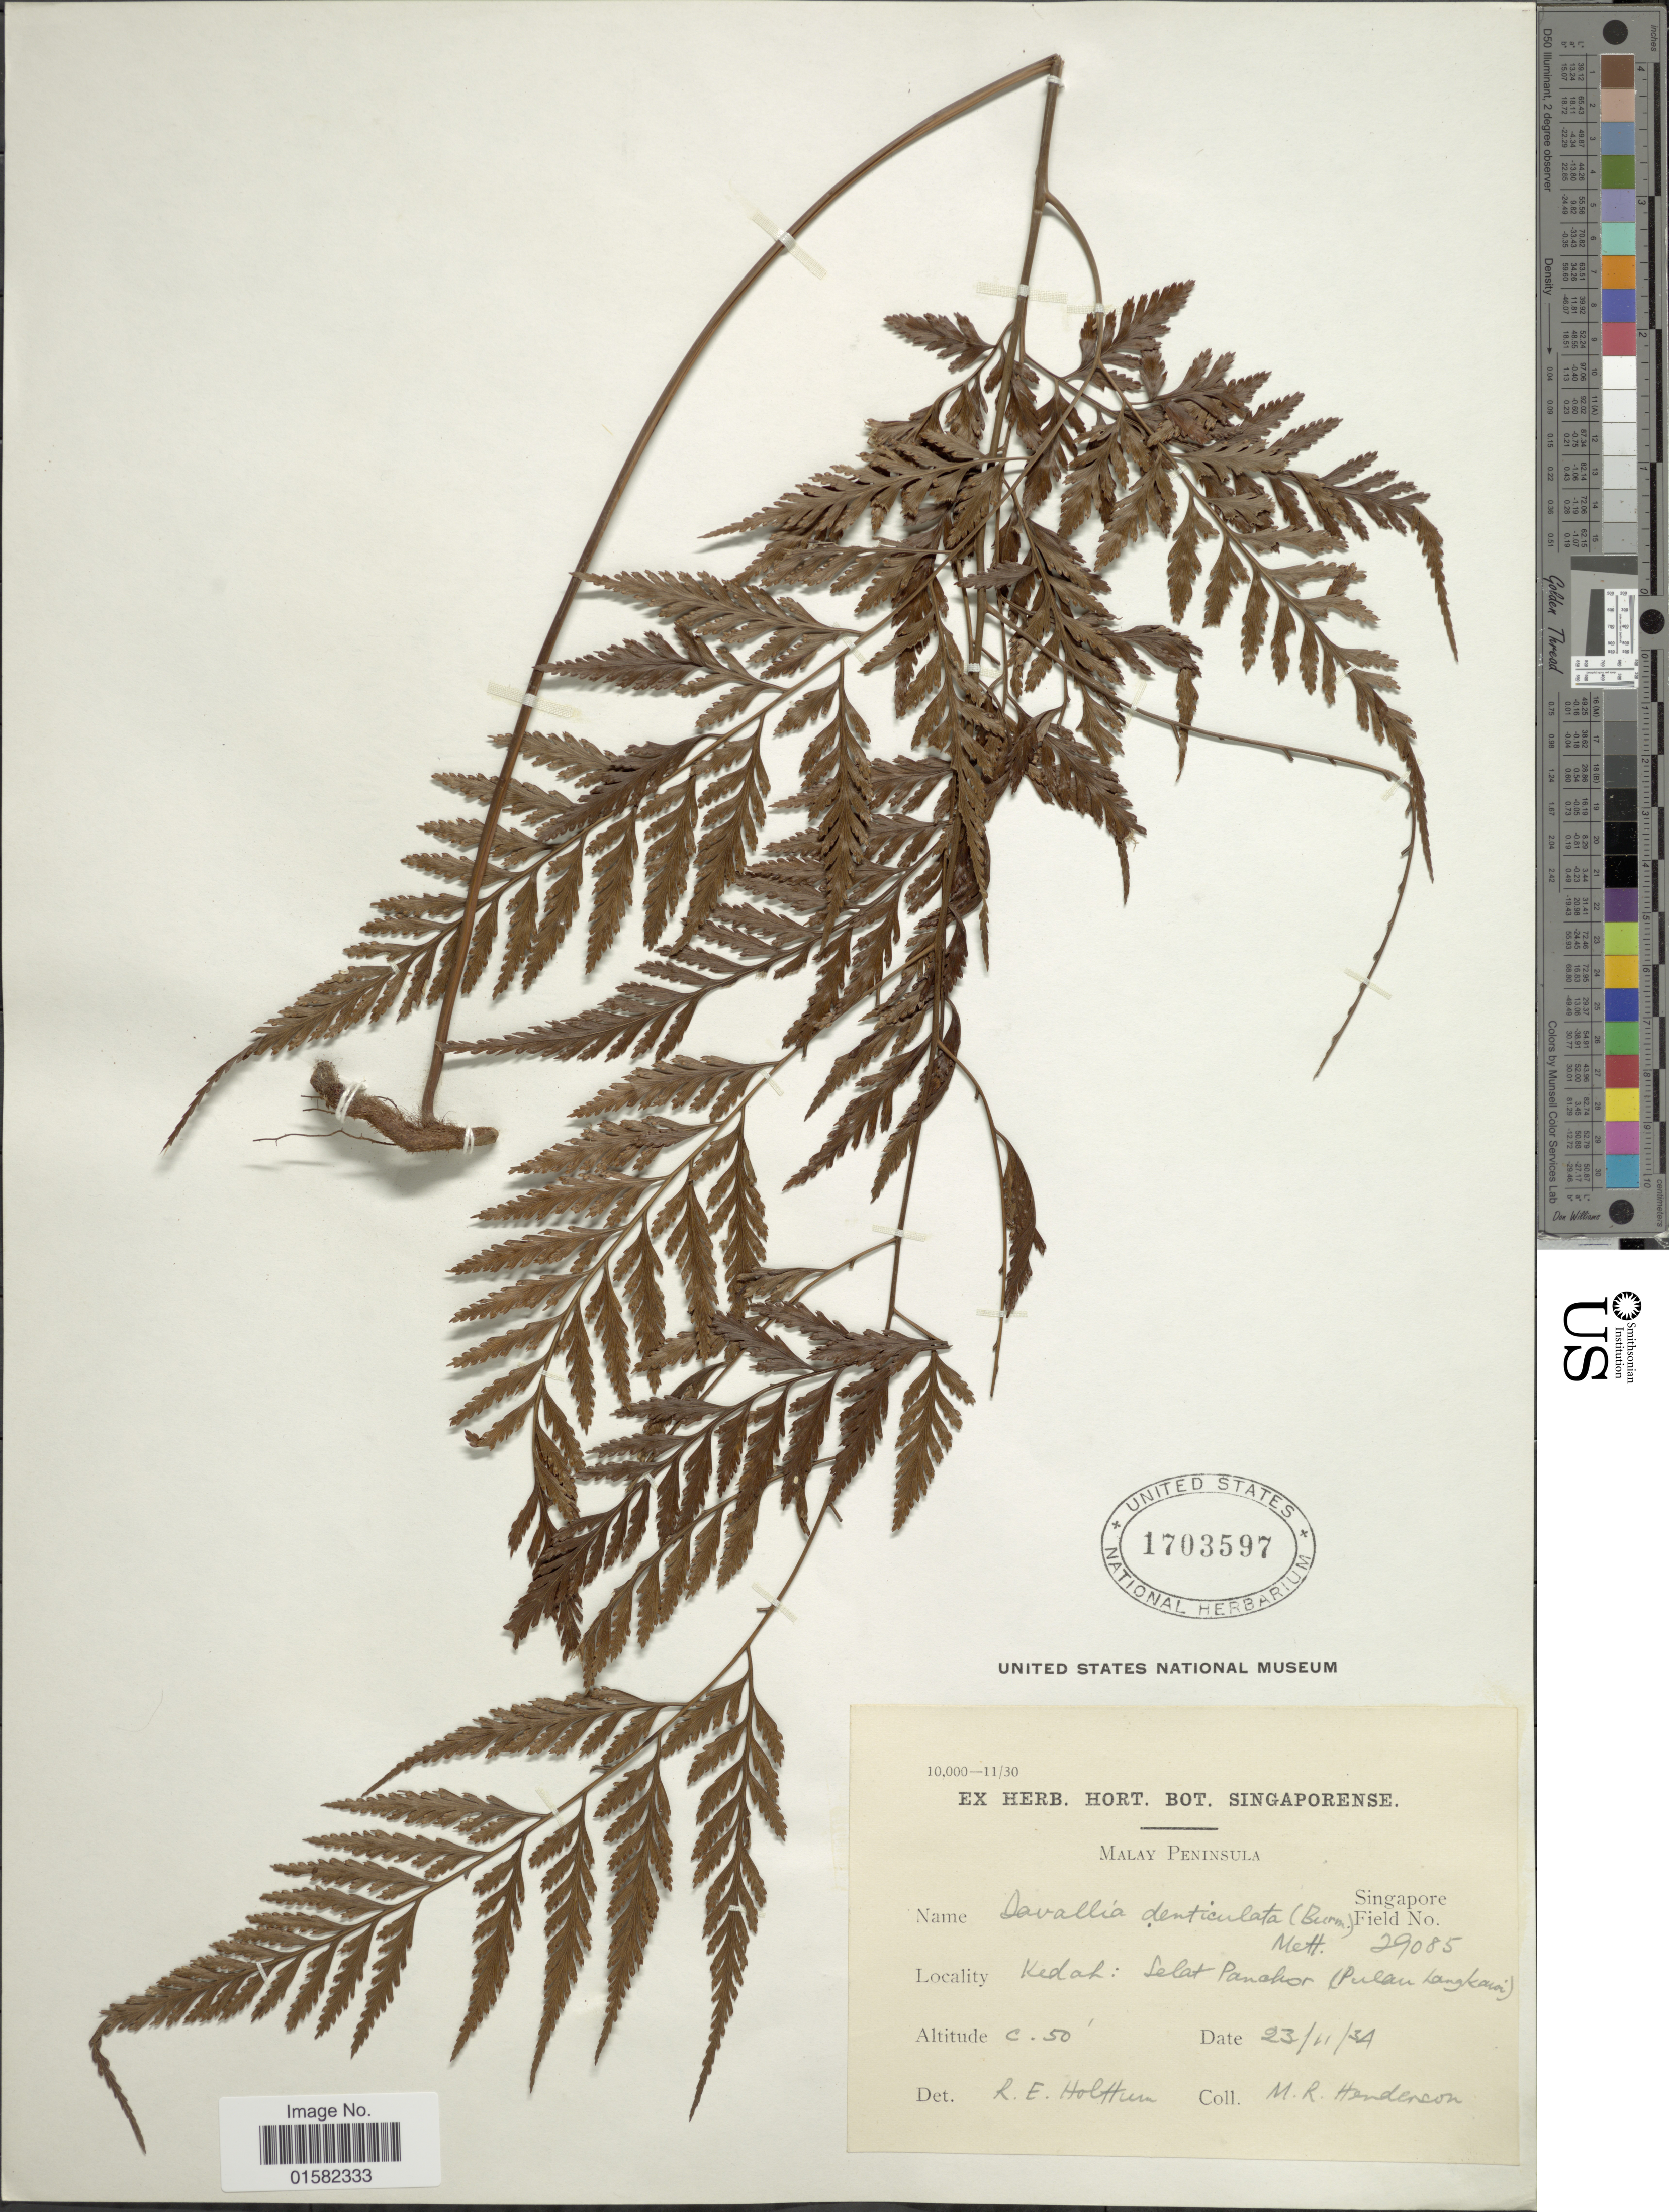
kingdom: Plantae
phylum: Tracheophyta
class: Polypodiopsida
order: Polypodiales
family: Davalliaceae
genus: Wibelia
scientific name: Wibelia denticulata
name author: (Burm. f.) M. Kato & Tsutsumi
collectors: M. Henderson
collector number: Singapore Field 29085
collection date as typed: Transcribed d/m/y: 23/11/34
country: Malaysia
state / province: Kedah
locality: Malay Peninsula, Kedah: Selat panakor (Pulan Langka [illegible text])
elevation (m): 15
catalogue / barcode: US 1703597